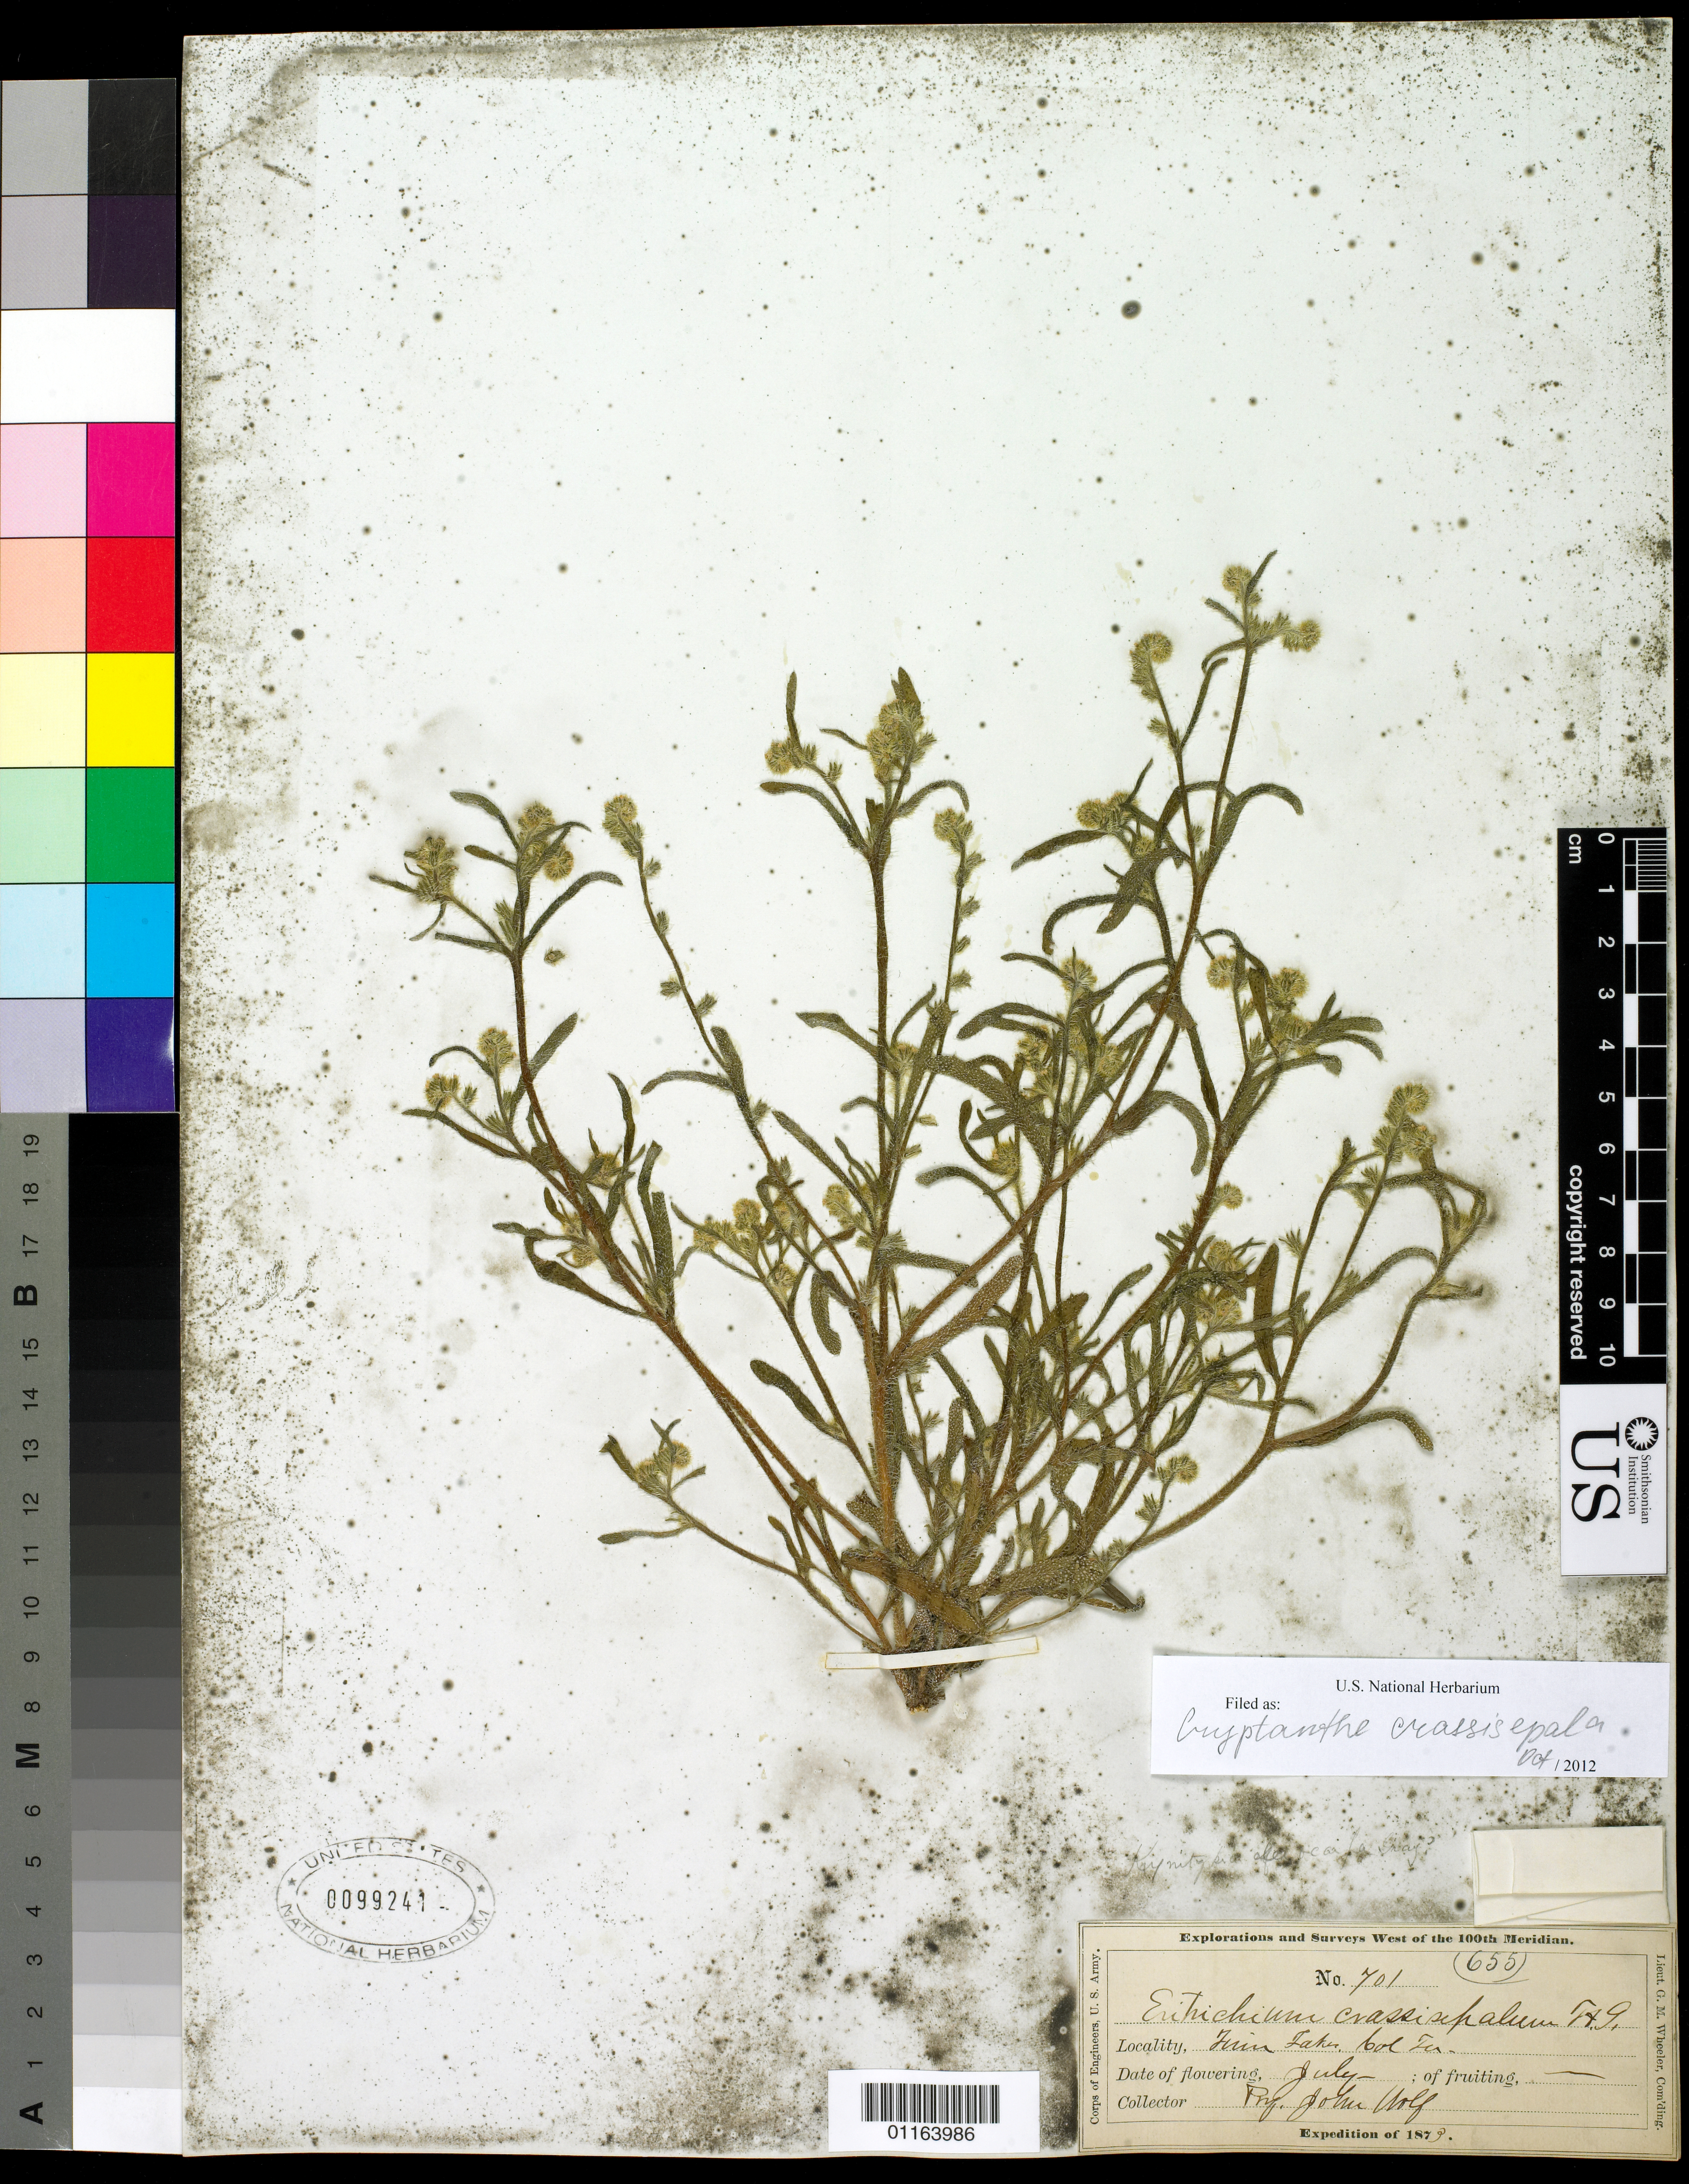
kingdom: Plantae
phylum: Tracheophyta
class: Magnoliopsida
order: Boraginales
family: Boraginaceae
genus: Cryptantha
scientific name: Cryptantha crassisepala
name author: (Torr. & A. Gray) Greene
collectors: J. Wolf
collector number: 701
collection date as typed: Jul 1873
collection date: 1873-07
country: United States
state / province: Colorado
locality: Twin Lakes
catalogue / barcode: US 99241